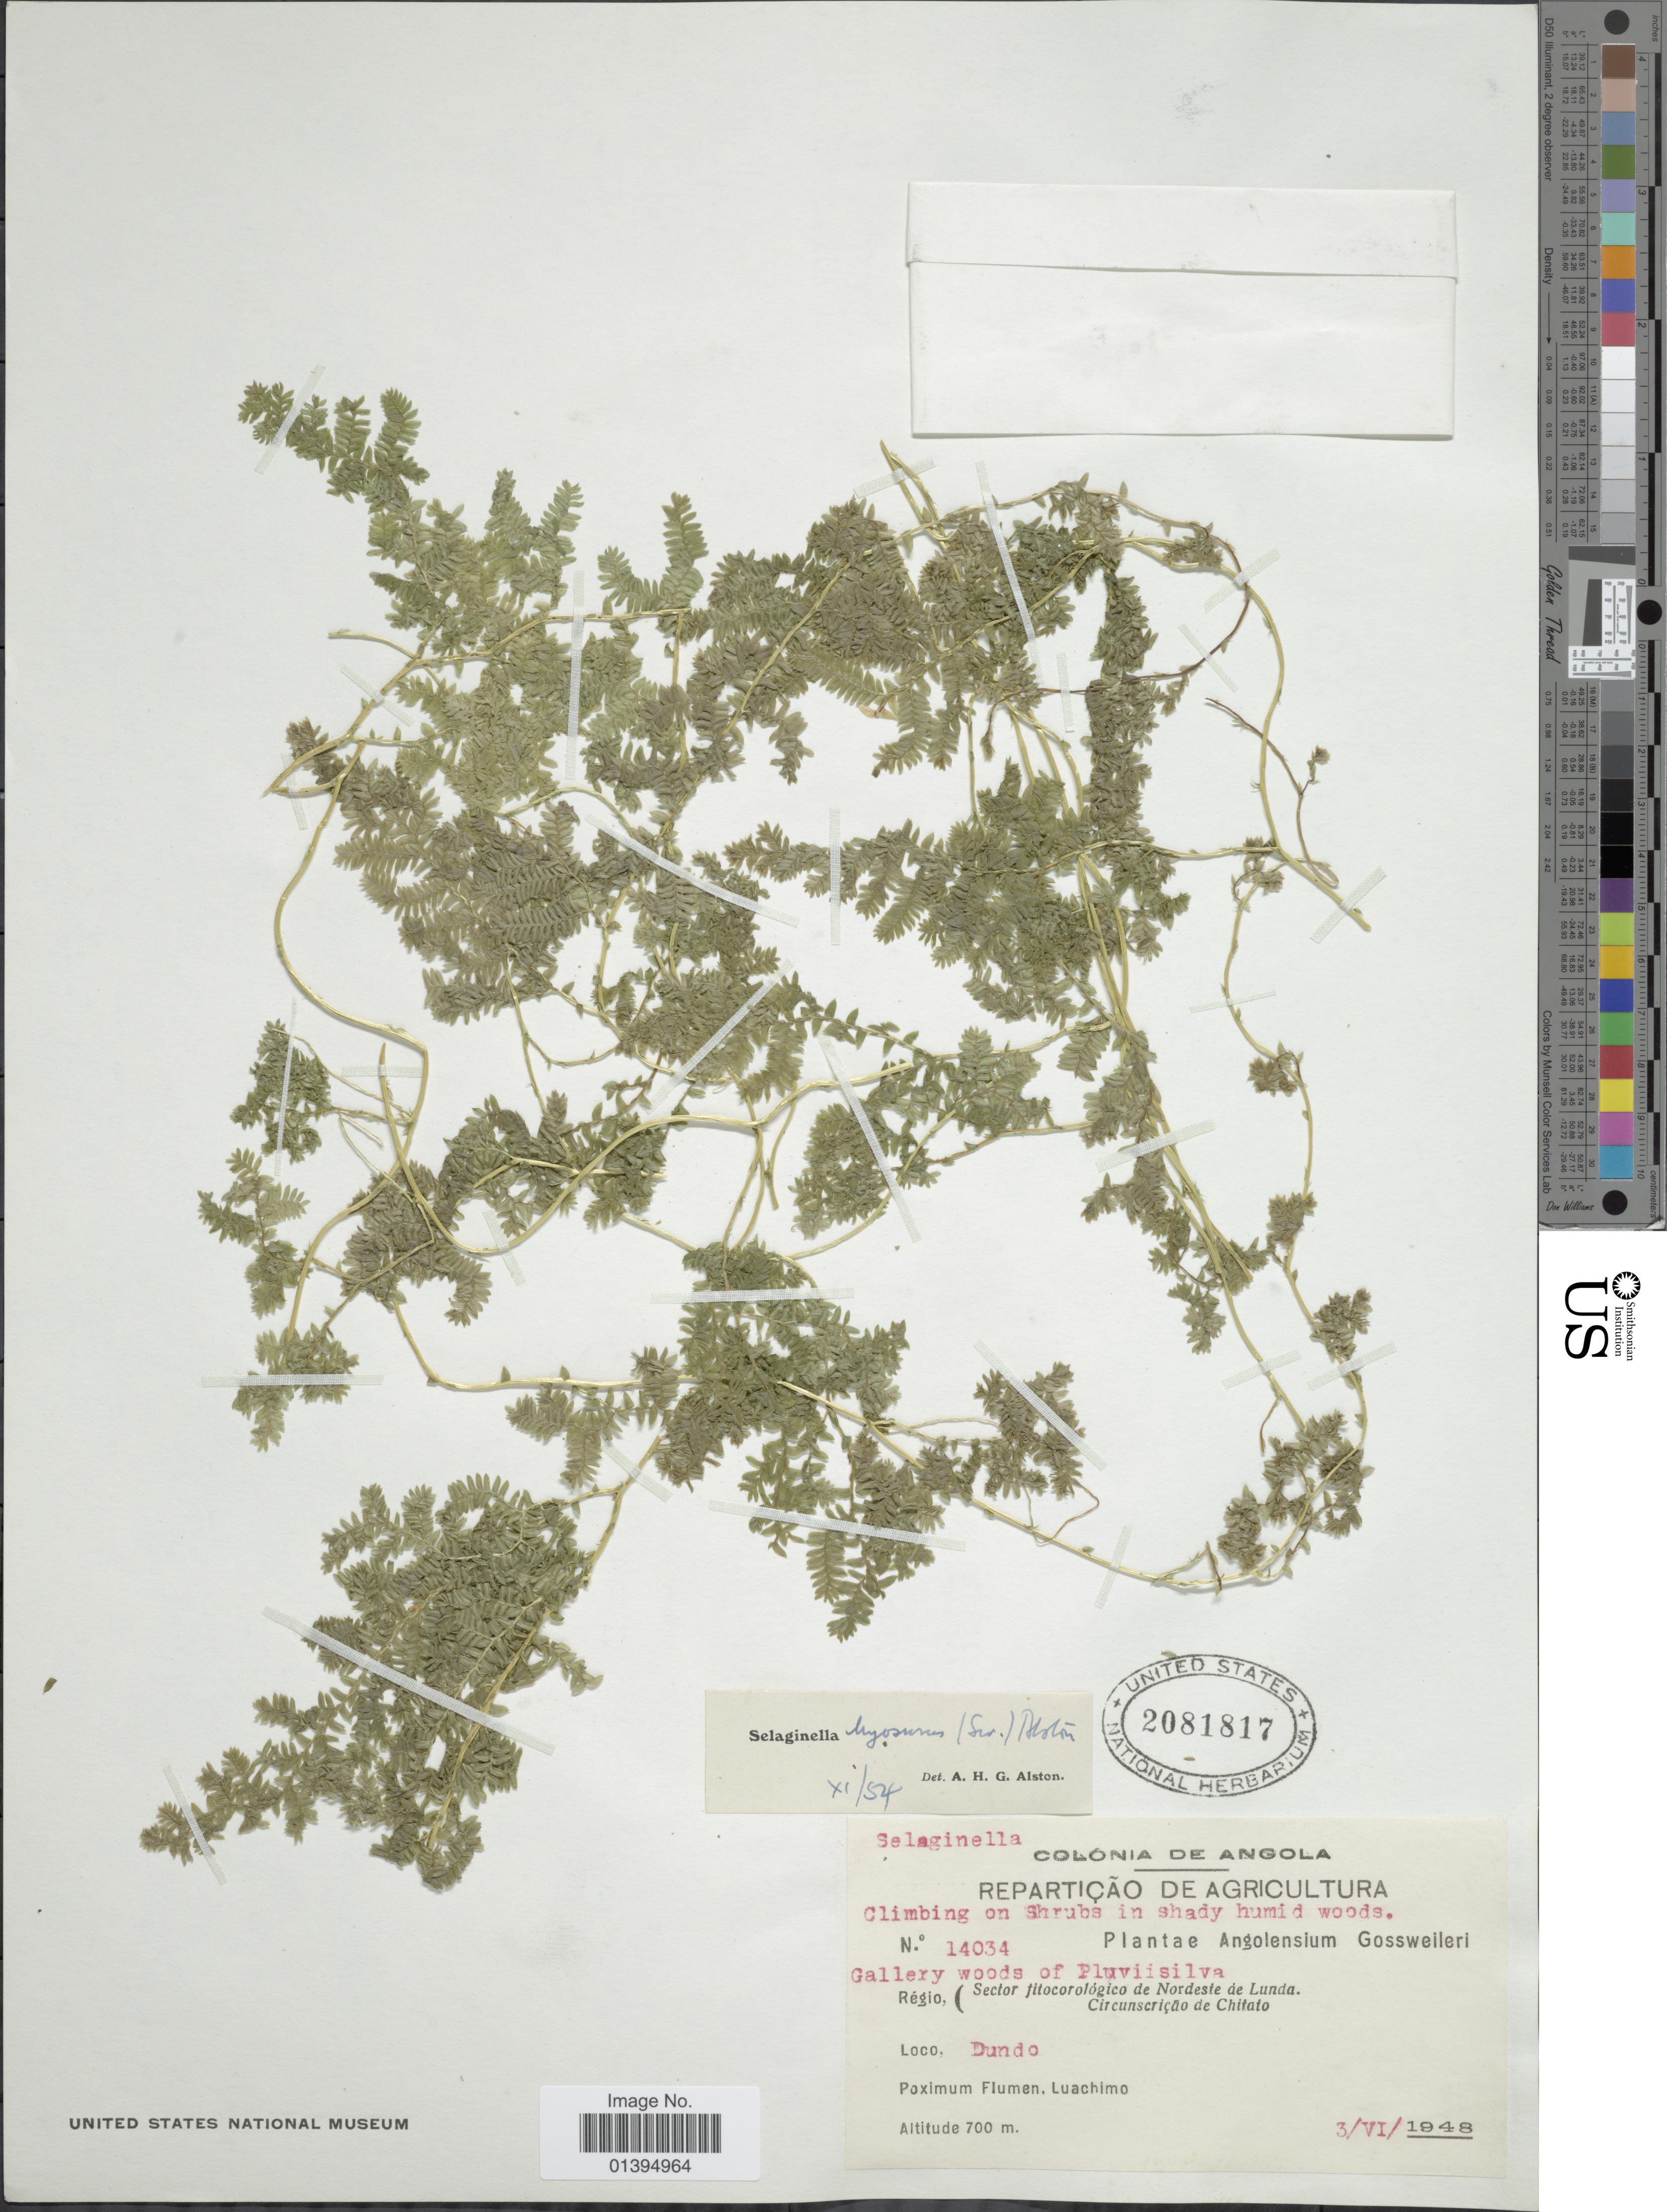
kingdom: Plantae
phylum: Tracheophyta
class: Lycopodiopsida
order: Selaginellales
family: Selaginellaceae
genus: Selaginella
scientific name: Selaginella myosurus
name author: (Sw.) Alston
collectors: Gossweiler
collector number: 14034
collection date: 1948-06-03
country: Angola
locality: Sector fitocorologico de Nordeste de Lunda, Circunsericao de Chitato, Dundo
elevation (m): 700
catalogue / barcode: US 2081817